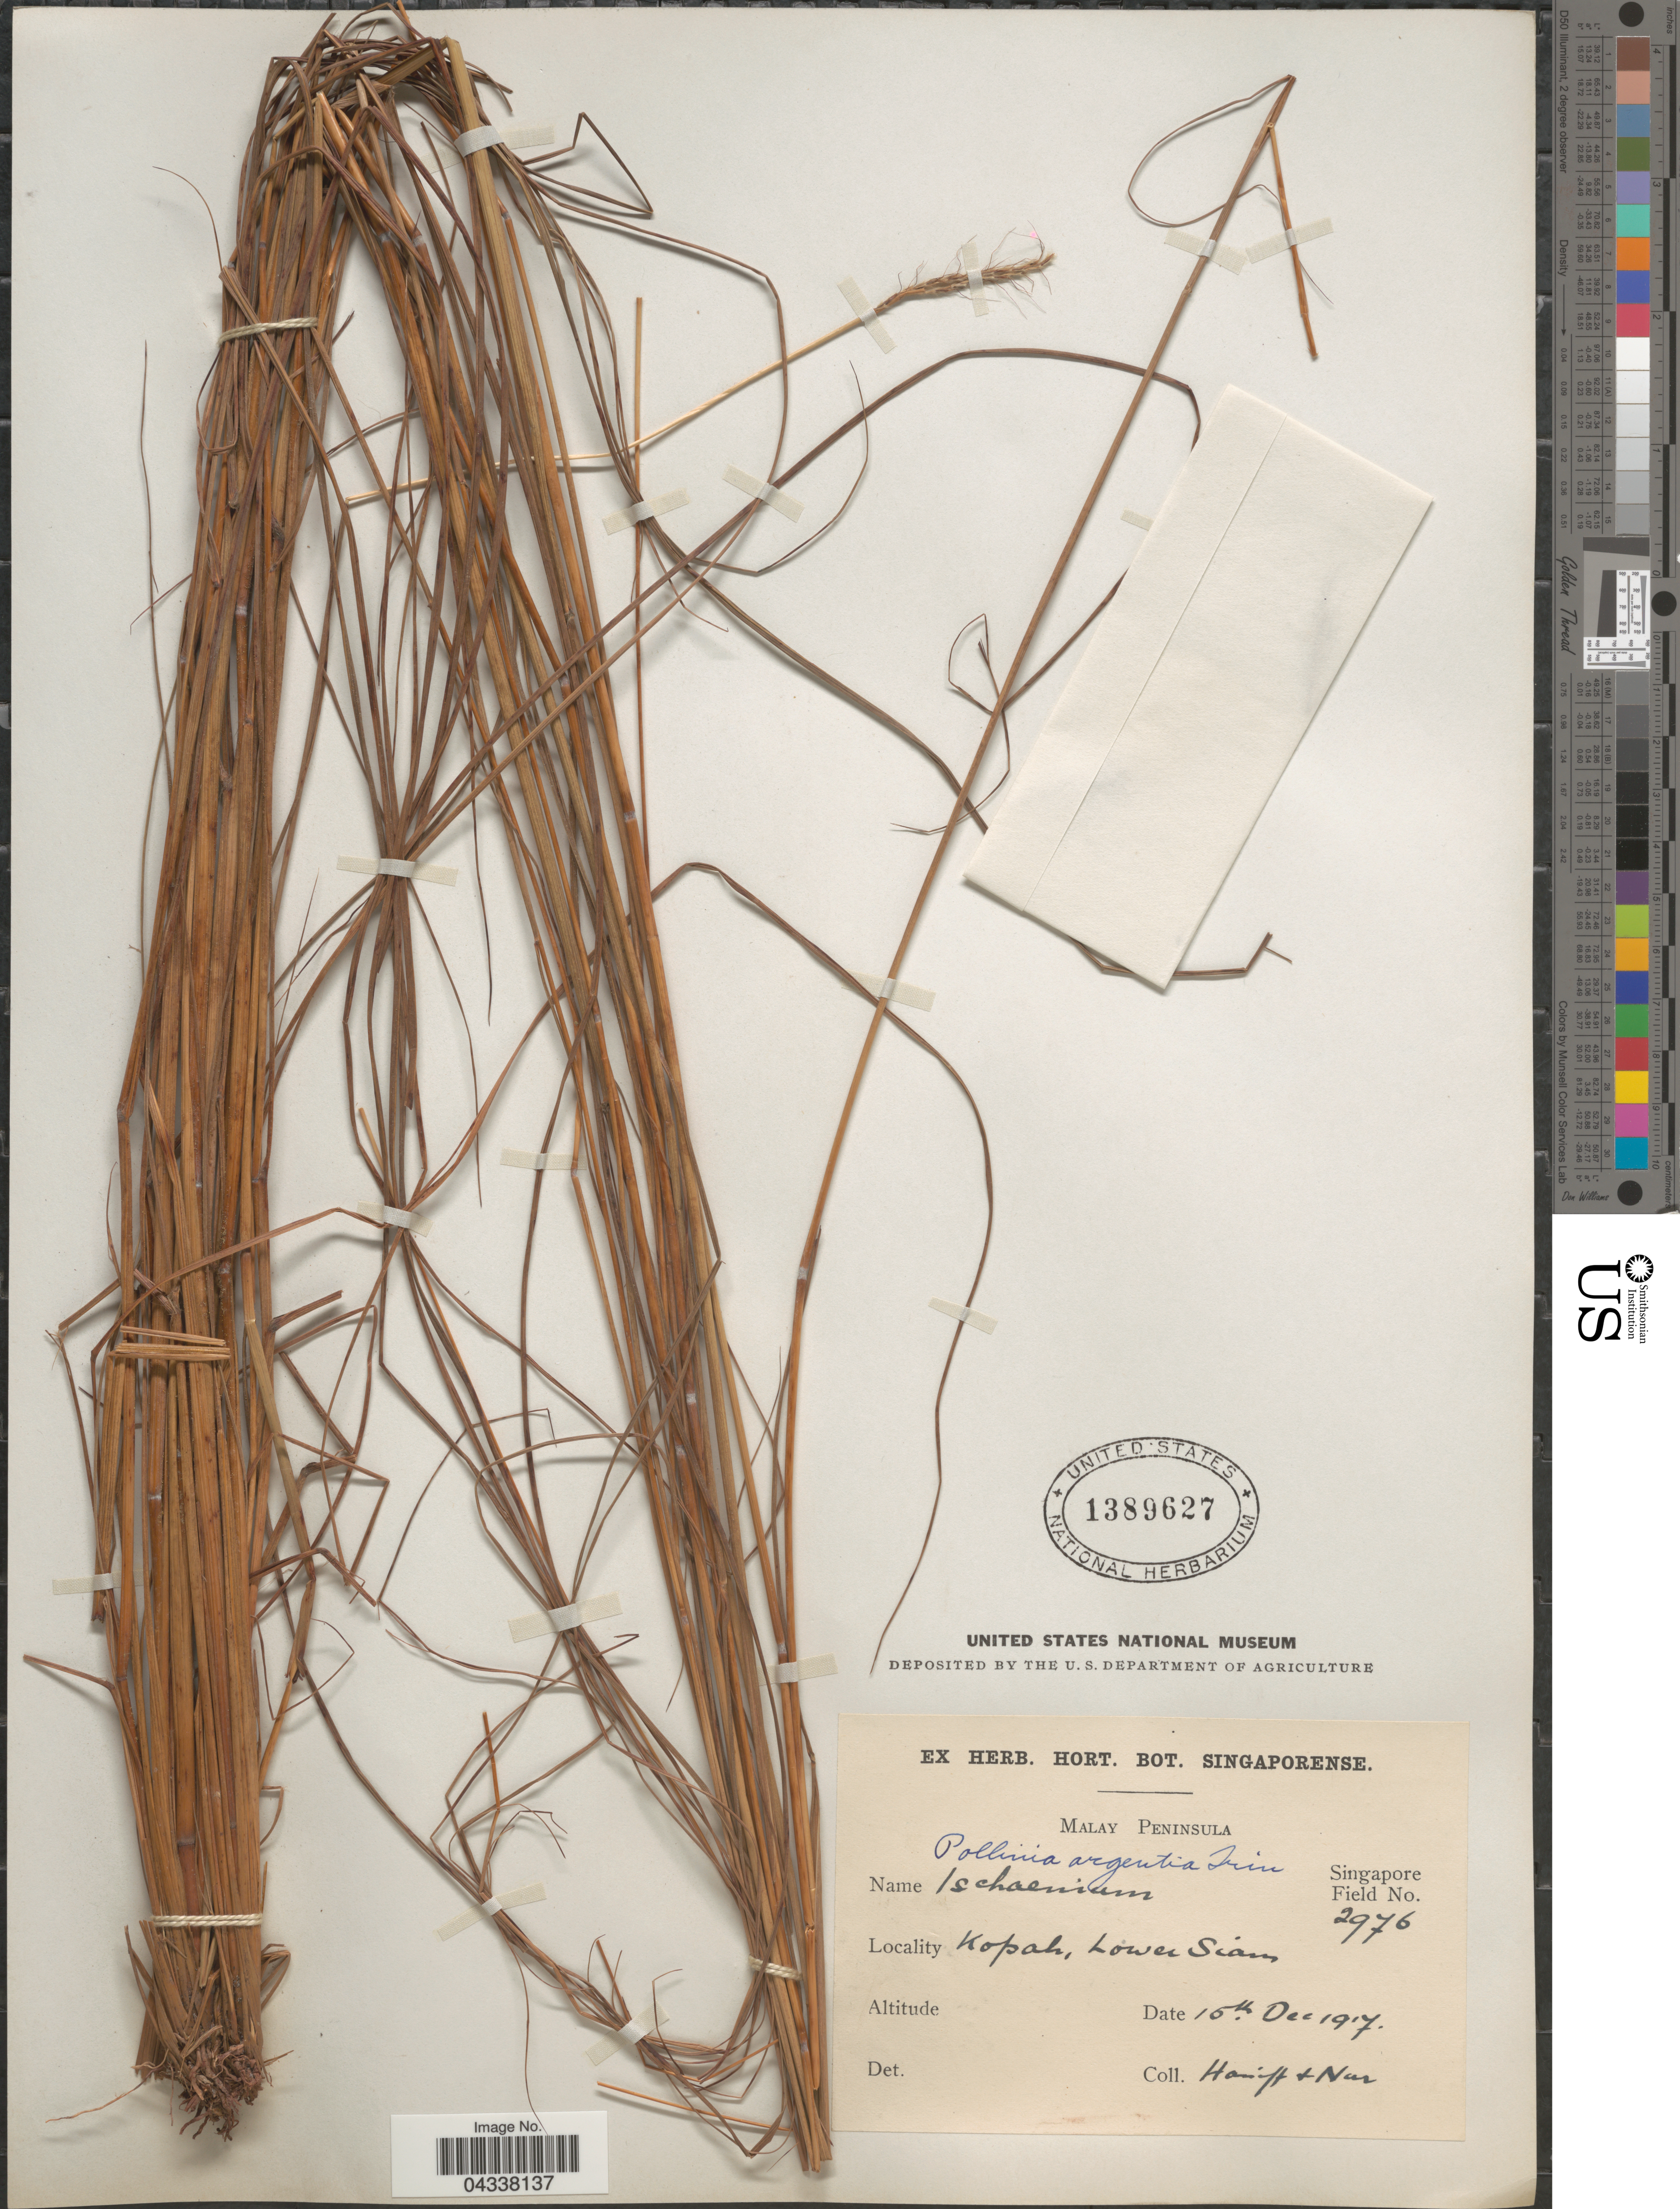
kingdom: Plantae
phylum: Tracheophyta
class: Liliopsida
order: Poales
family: Poaceae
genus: Pseudopogonatherum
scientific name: Pseudopogonatherum trispicatum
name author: (Schult.) Ohwi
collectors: -. Haniff & -. Nur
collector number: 2976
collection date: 1917-12-15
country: Thailand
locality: Malay Peninsula. Kopah, Lower Siam.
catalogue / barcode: US 1389627